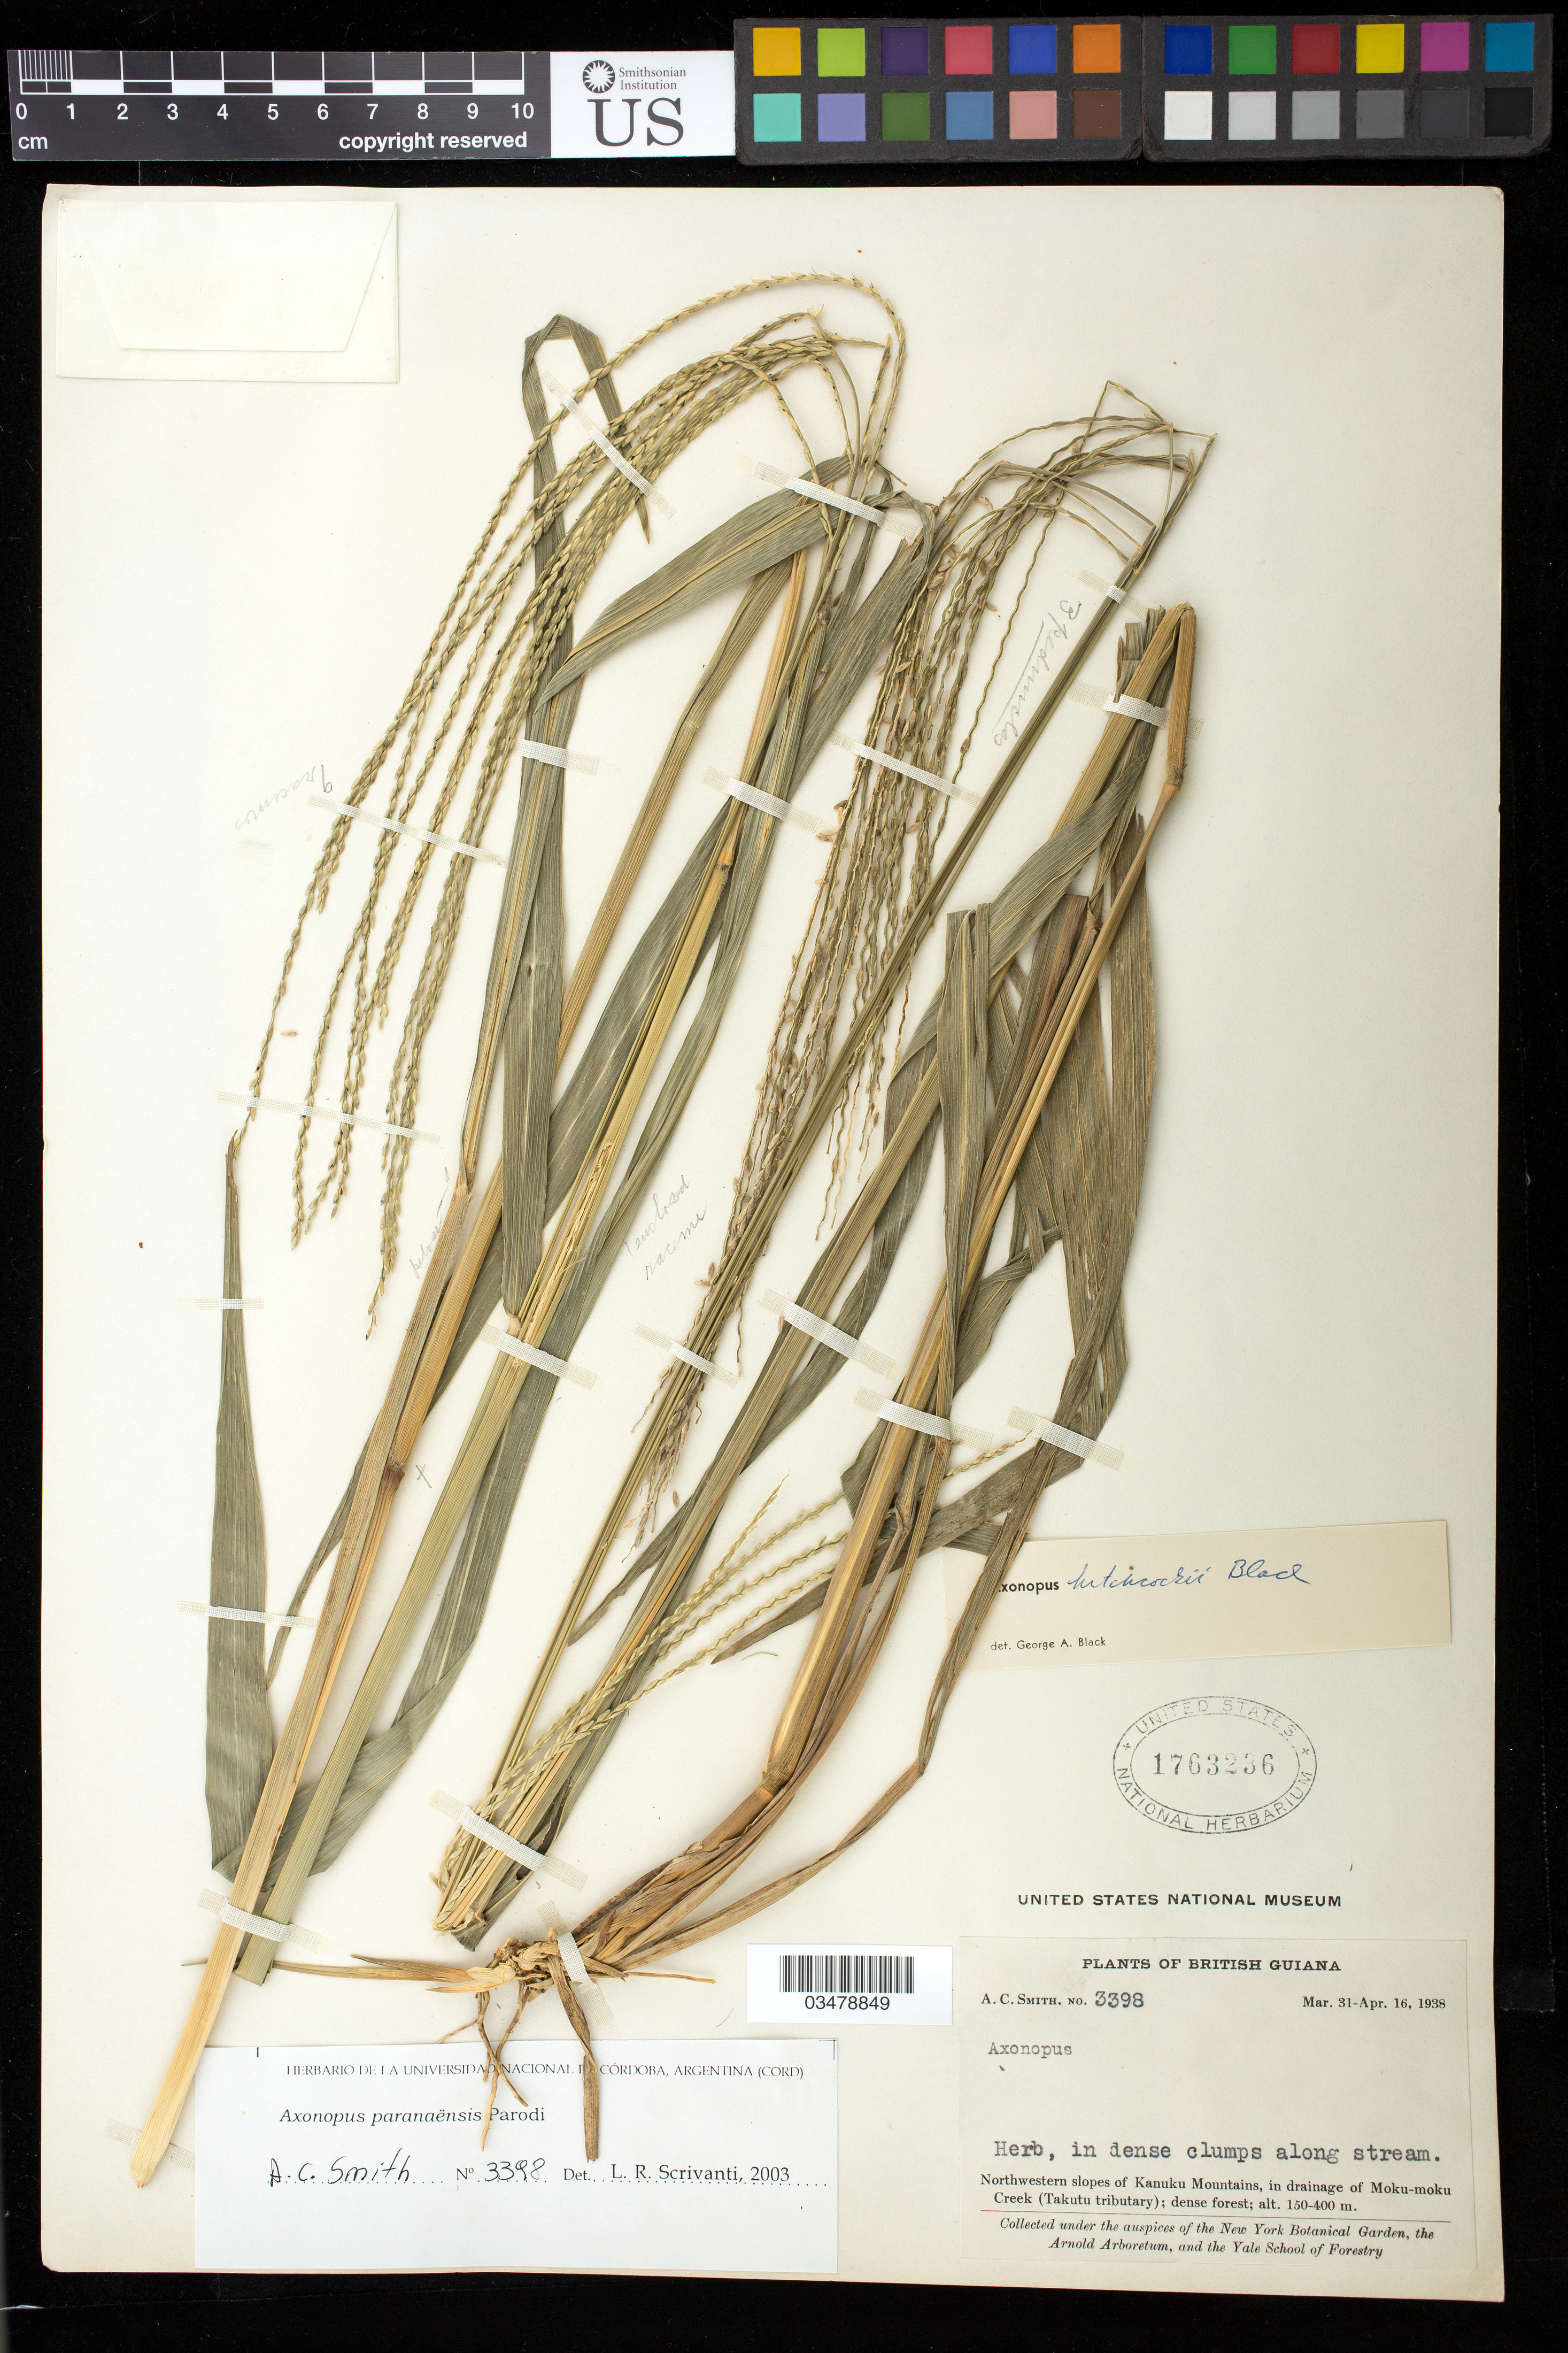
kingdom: Plantae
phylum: Tracheophyta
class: Liliopsida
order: Poales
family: Poaceae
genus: Axonopus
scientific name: Axonopus paranaensis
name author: Parodi ex G.A. Black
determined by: Scrivanti, L. R.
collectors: A. C. Smith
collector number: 3398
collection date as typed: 31 Mar 1938 to 16 Apr 1938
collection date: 1938-03-31/1938-04-16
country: Guyana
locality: NW slope of Kanuku Mountains, Moku-Moku Creek, Takutu Tributary.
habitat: along stream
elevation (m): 150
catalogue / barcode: US 1763236